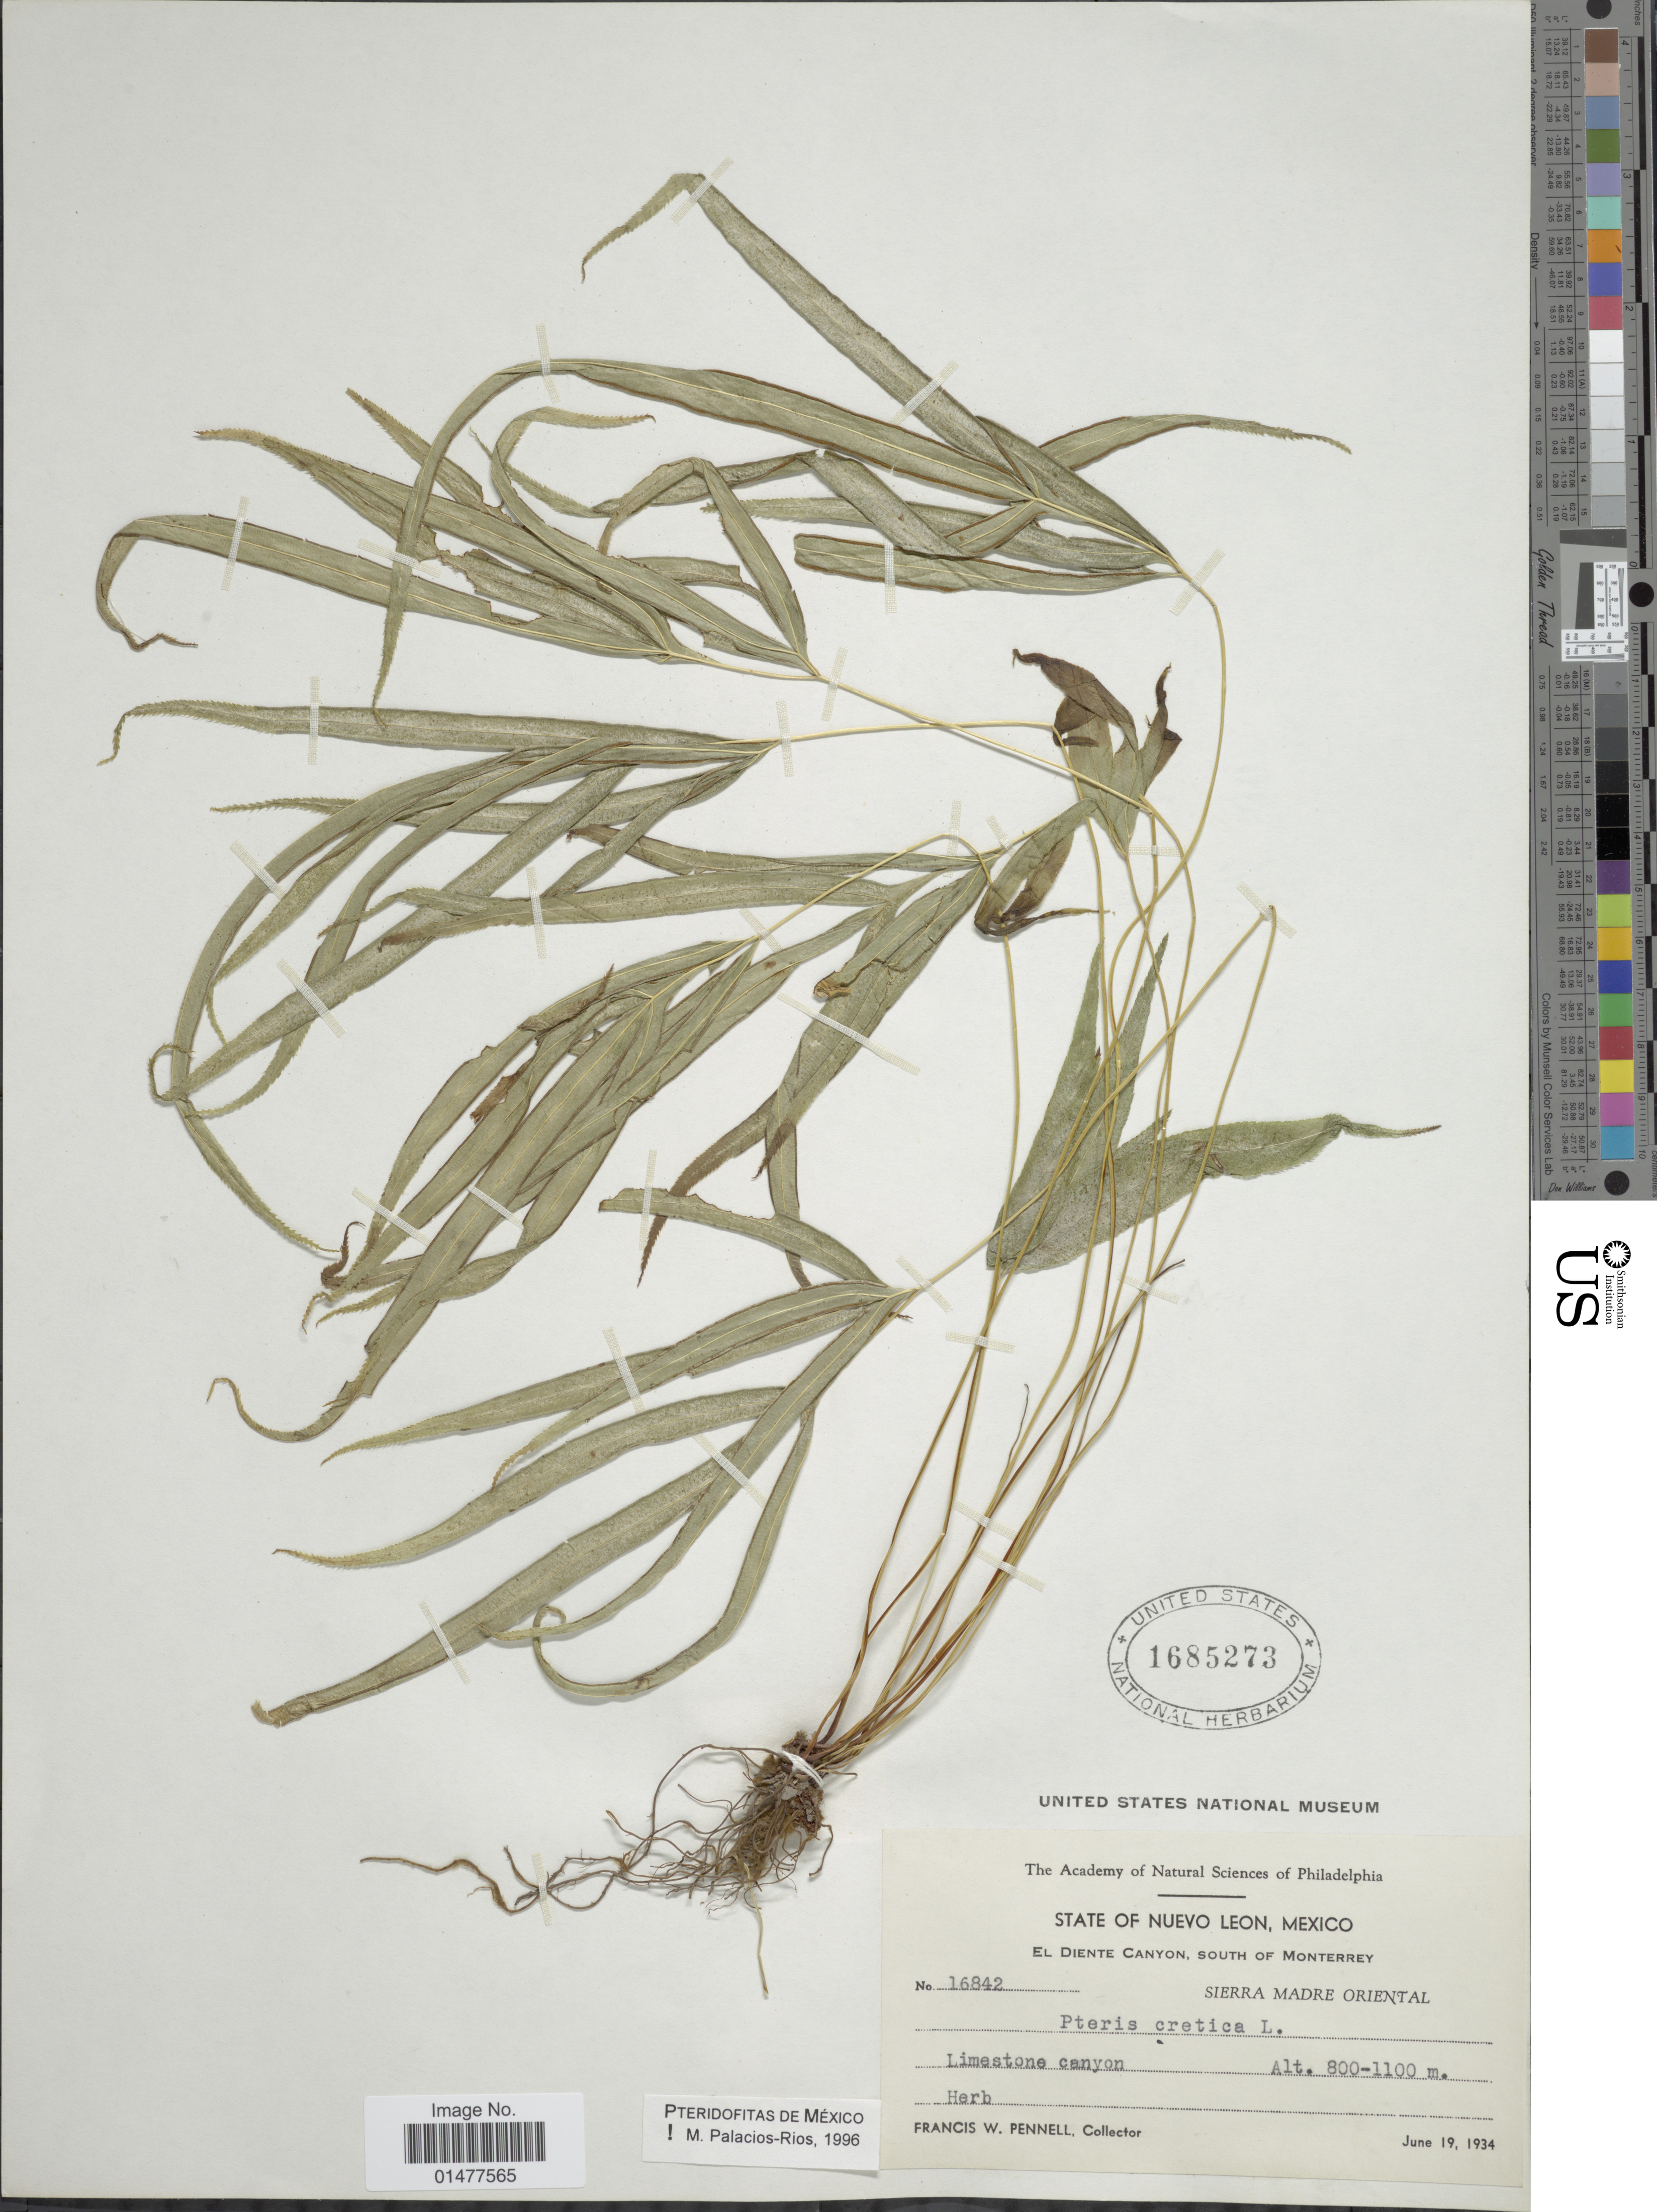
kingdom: Plantae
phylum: Tracheophyta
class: Polypodiopsida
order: Polypodiales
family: Pteridaceae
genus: Pteris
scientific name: Pteris cretica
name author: L.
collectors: F. W. Pennell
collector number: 16842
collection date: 1934-06-19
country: Mexico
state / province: Nuevo León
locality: El Diente Canyon, South of Monterrey, Sierra Madre Occidental, limestone canyon.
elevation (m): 800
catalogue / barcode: US 1685273